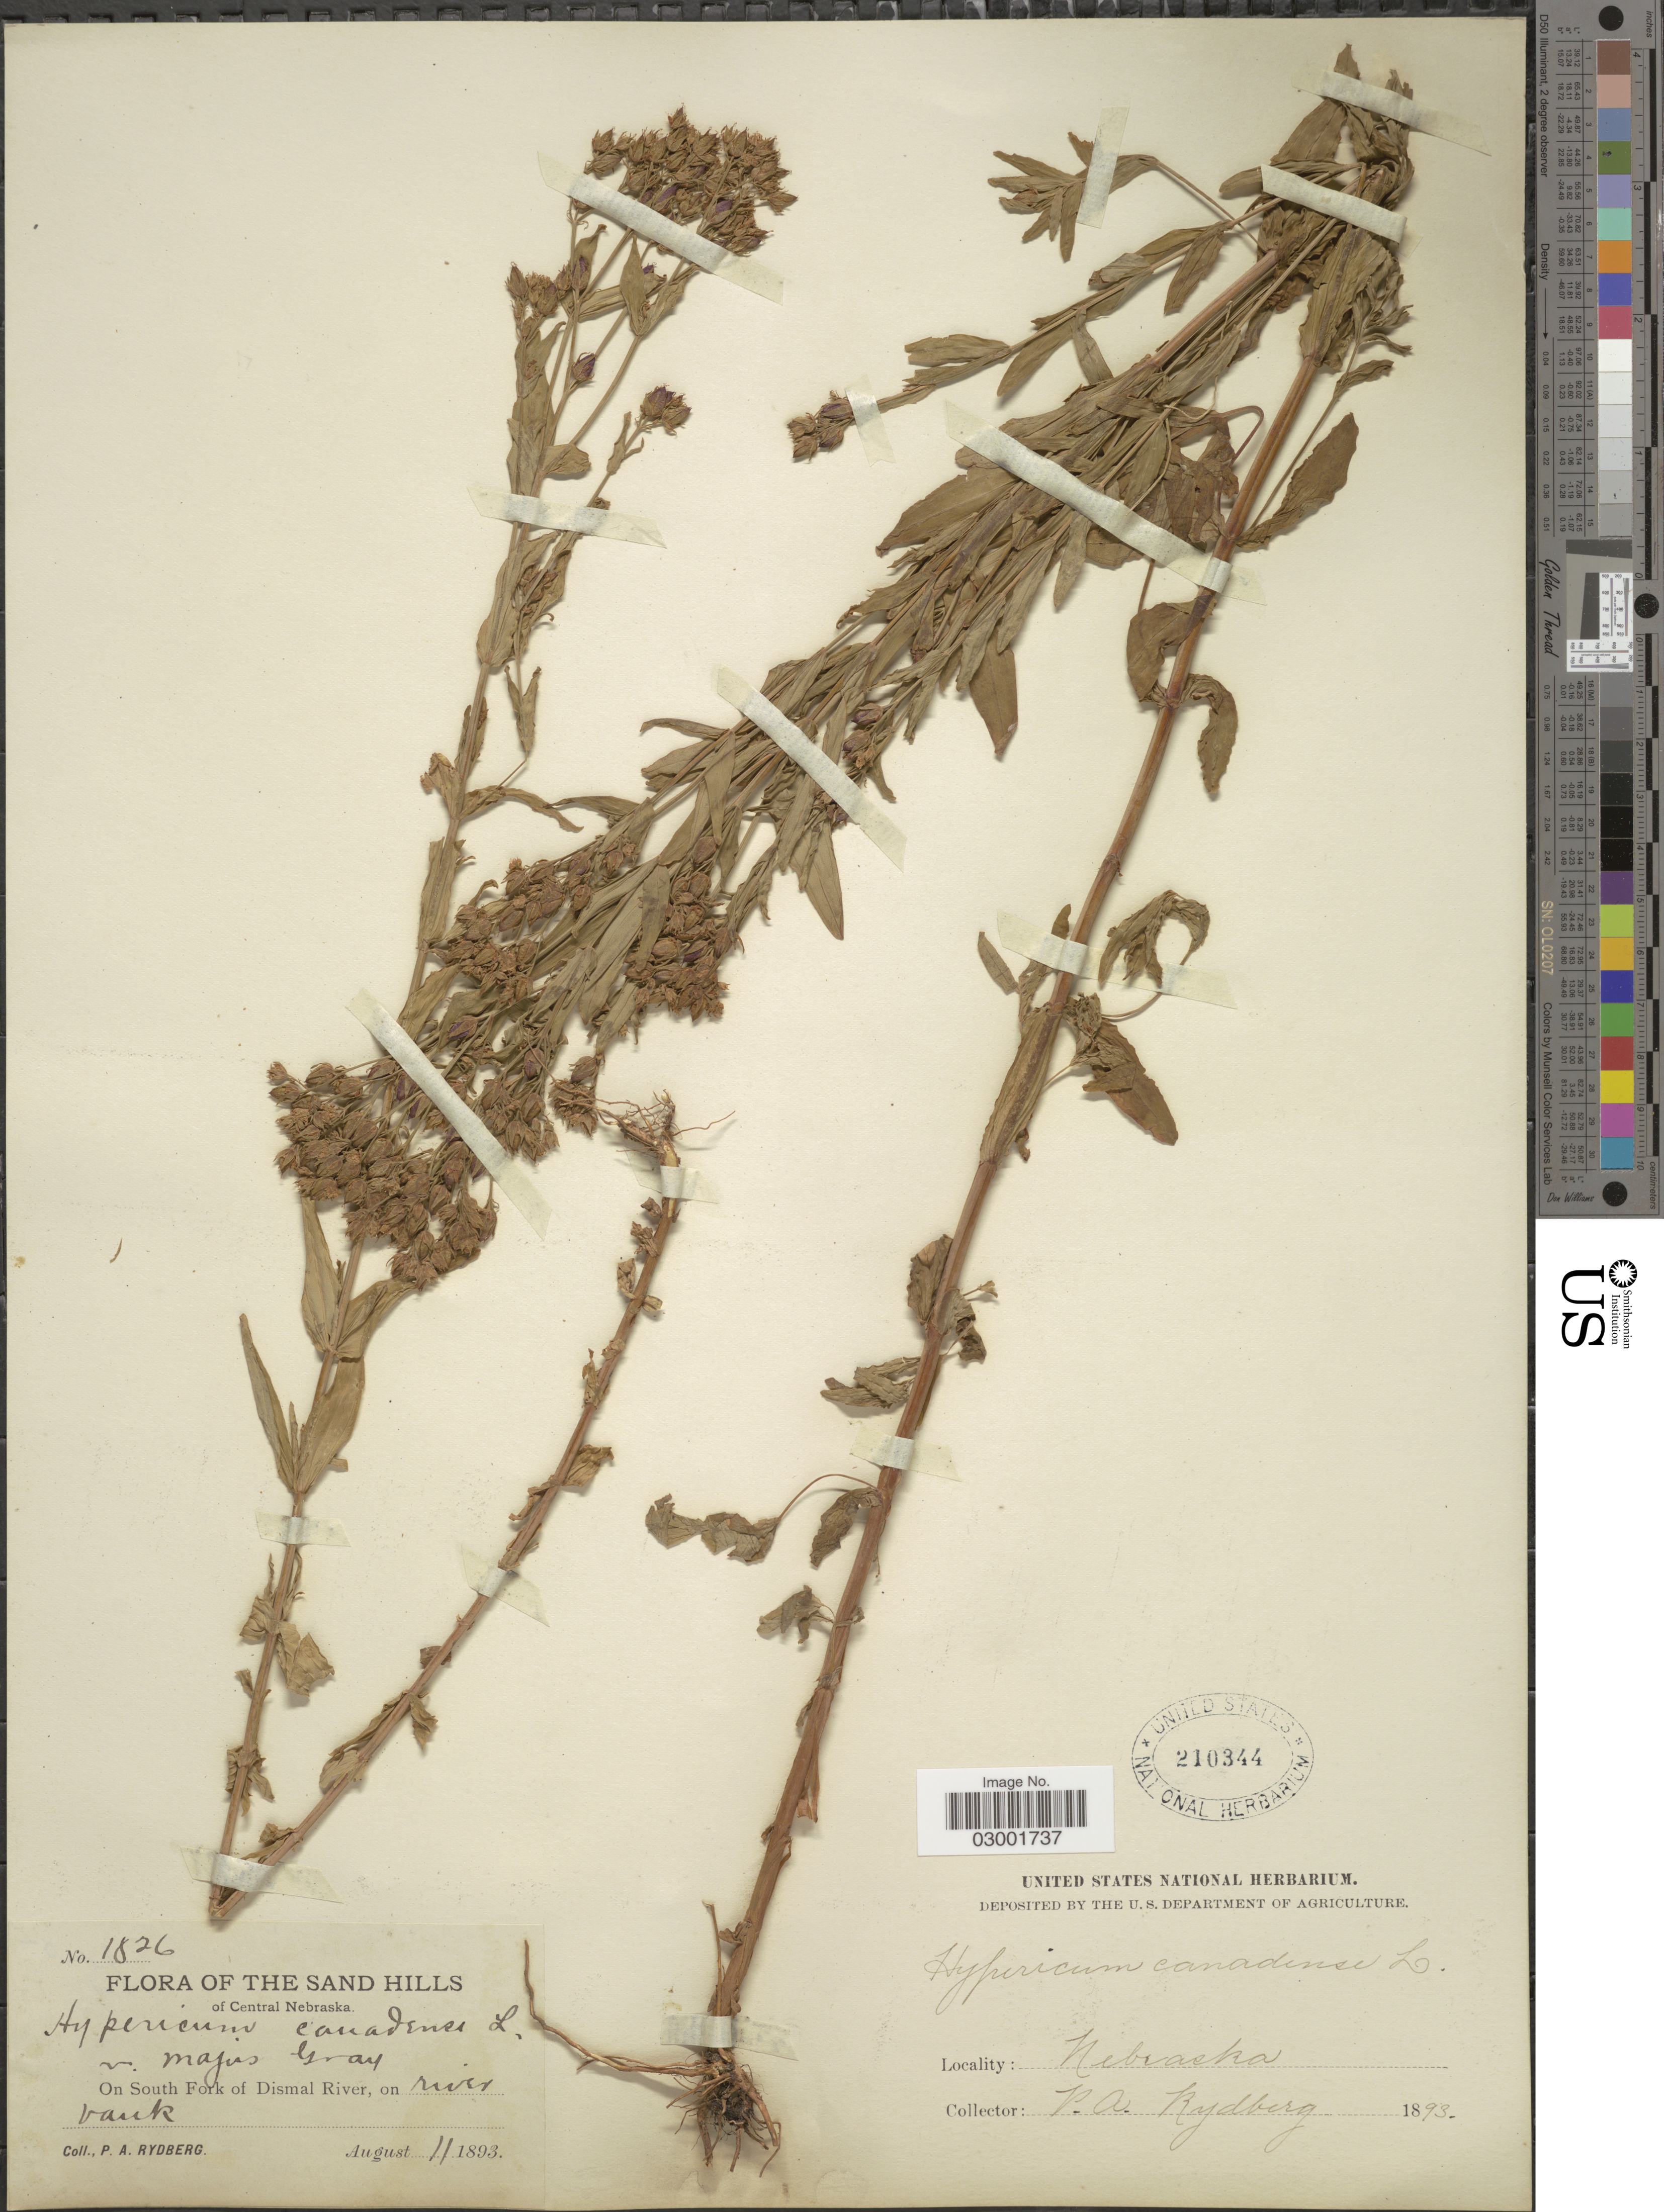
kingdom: Plantae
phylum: Tracheophyta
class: Magnoliopsida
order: Malpighiales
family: Hypericaceae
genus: Hypericum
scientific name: Hypericum majus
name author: (A. Gray) Britton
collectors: P. A. Rydberg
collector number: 1826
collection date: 1893-08-11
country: United States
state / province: Nebraska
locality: Sand Hills of Central Nebraska. On South Fork of Dismal River, on river vauk.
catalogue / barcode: US 210344